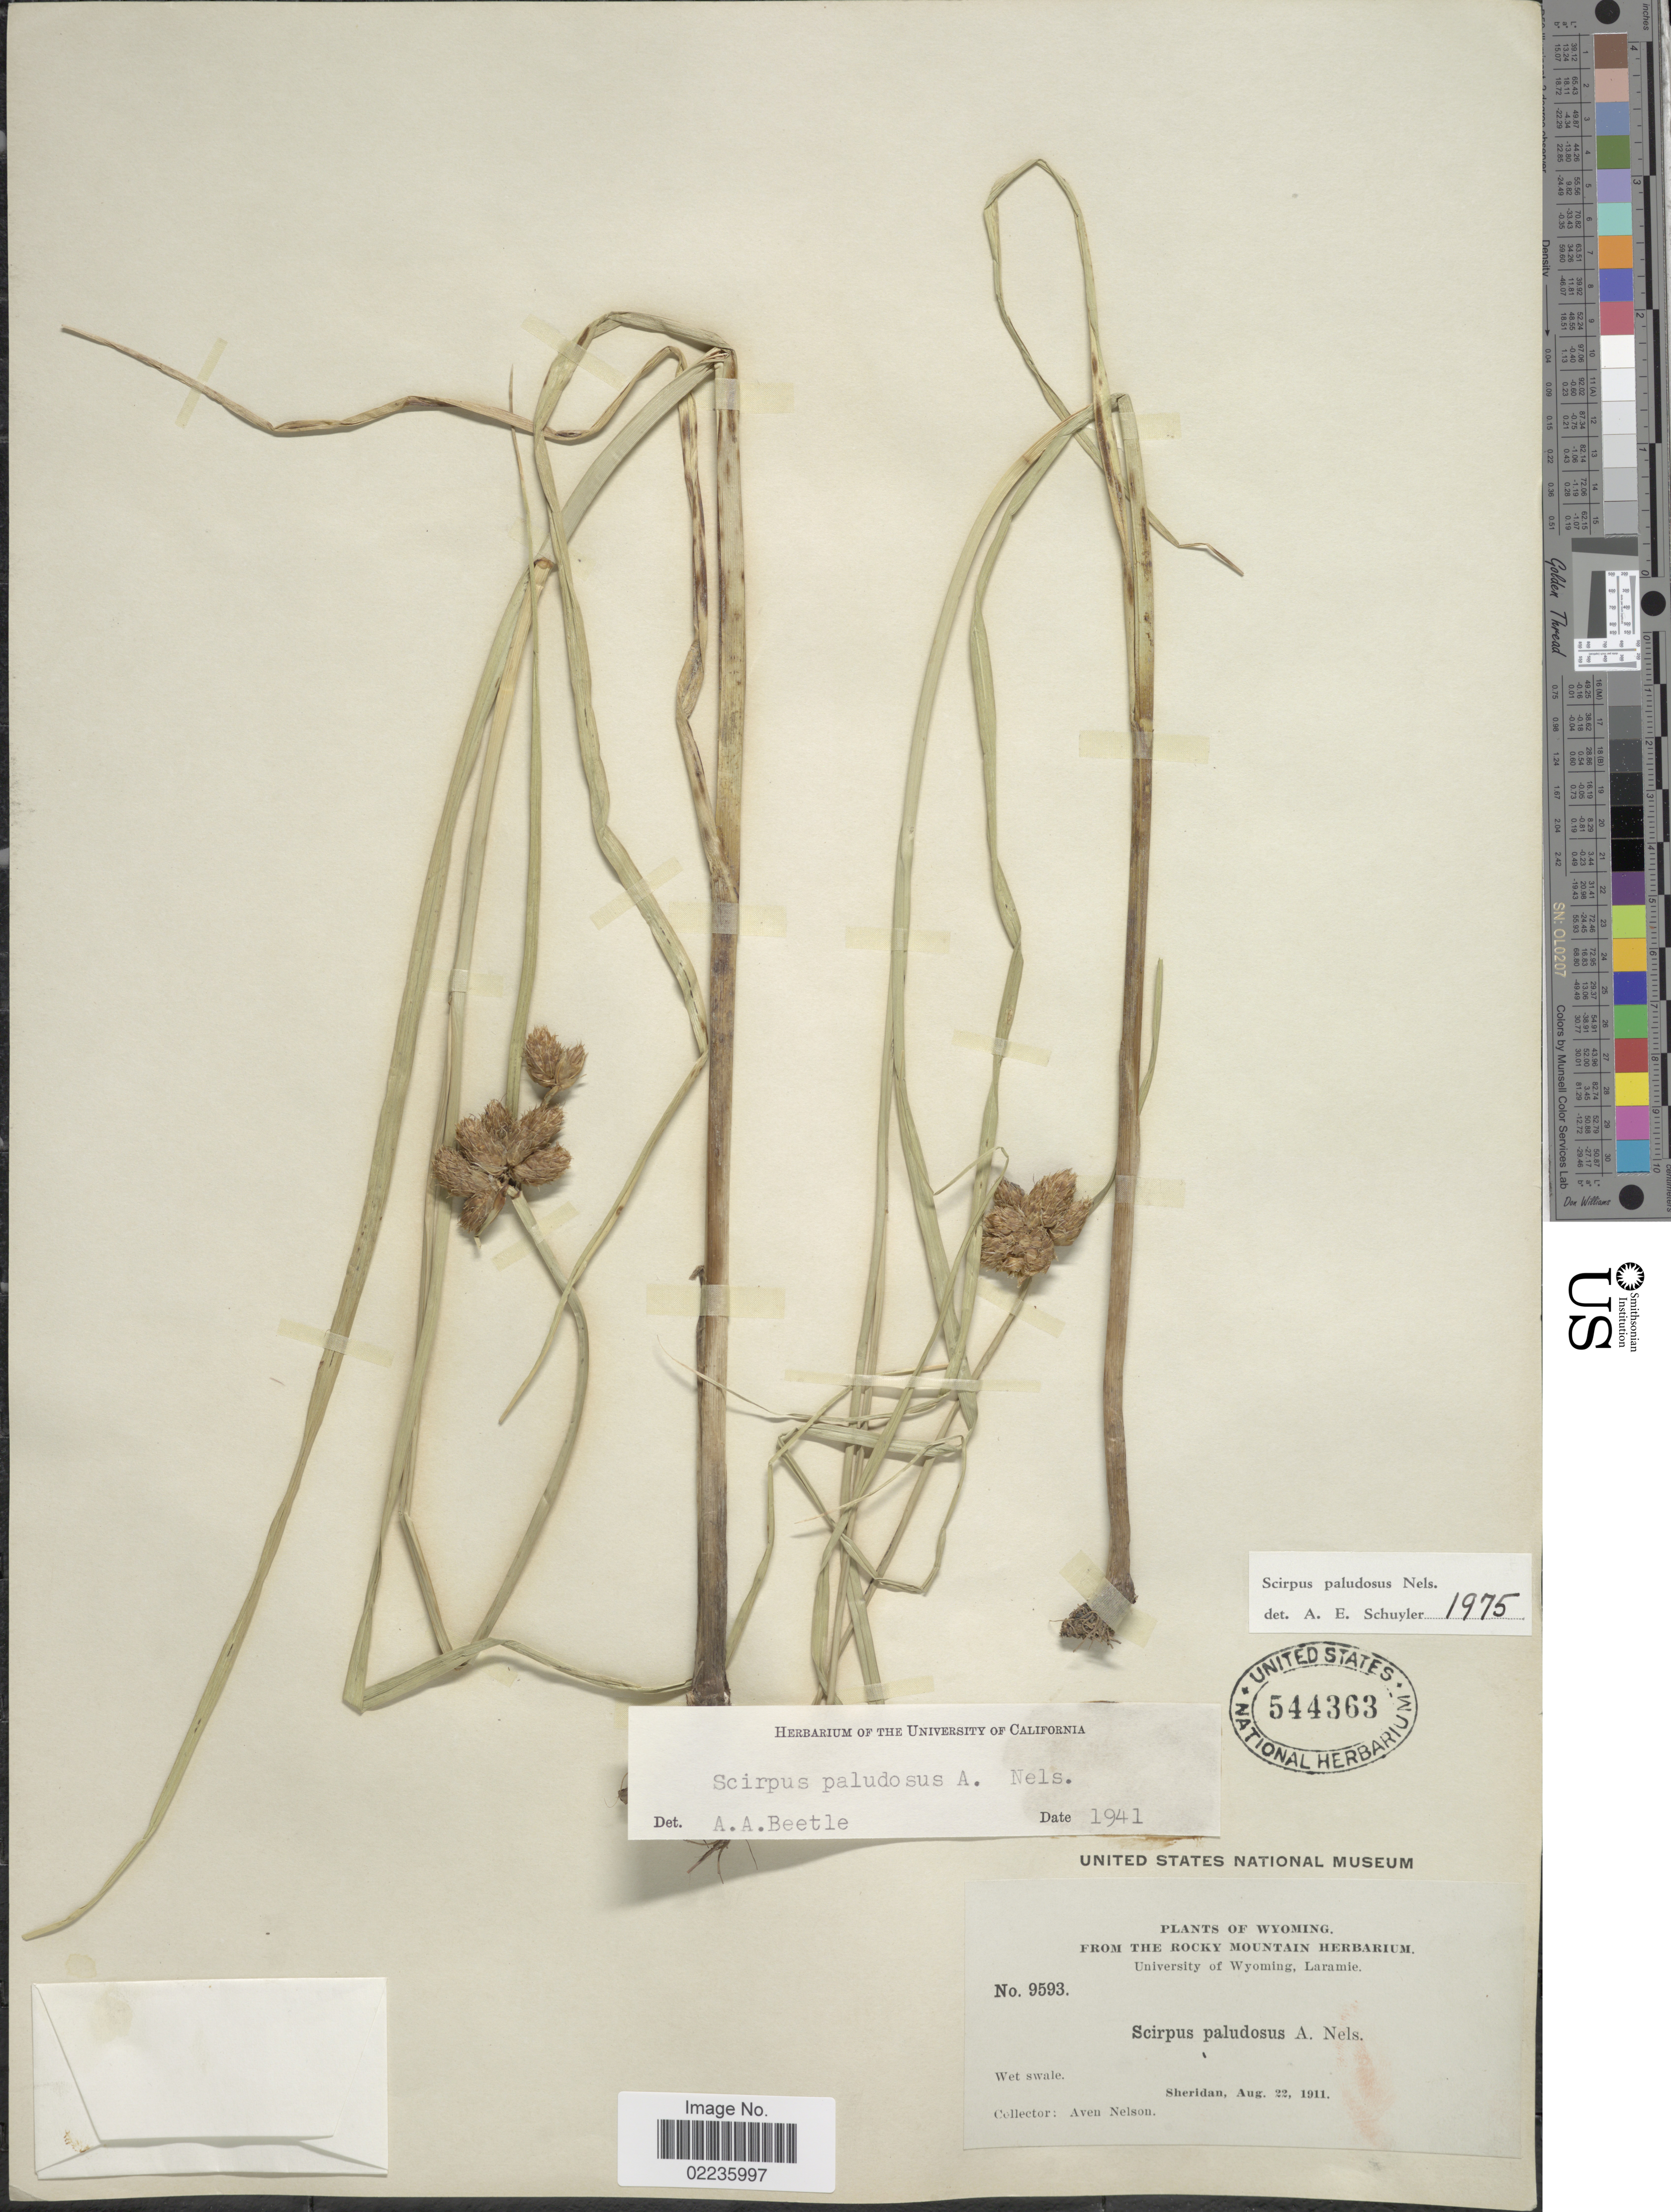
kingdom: Plantae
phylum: Tracheophyta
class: Liliopsida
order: Poales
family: Cyperaceae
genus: Bolboschoenus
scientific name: Bolboschoenus maritimus subsp. paludosus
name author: (A. Nelson) T. Koyama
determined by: Strong, M. T., (US), Smithsonian Institution - National Museum of Natural History (UNITED STATES)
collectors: A. Nelson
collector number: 9593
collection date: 1911-08-22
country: United States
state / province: Wyoming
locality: Wet swale. Sheridan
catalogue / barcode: US 544363